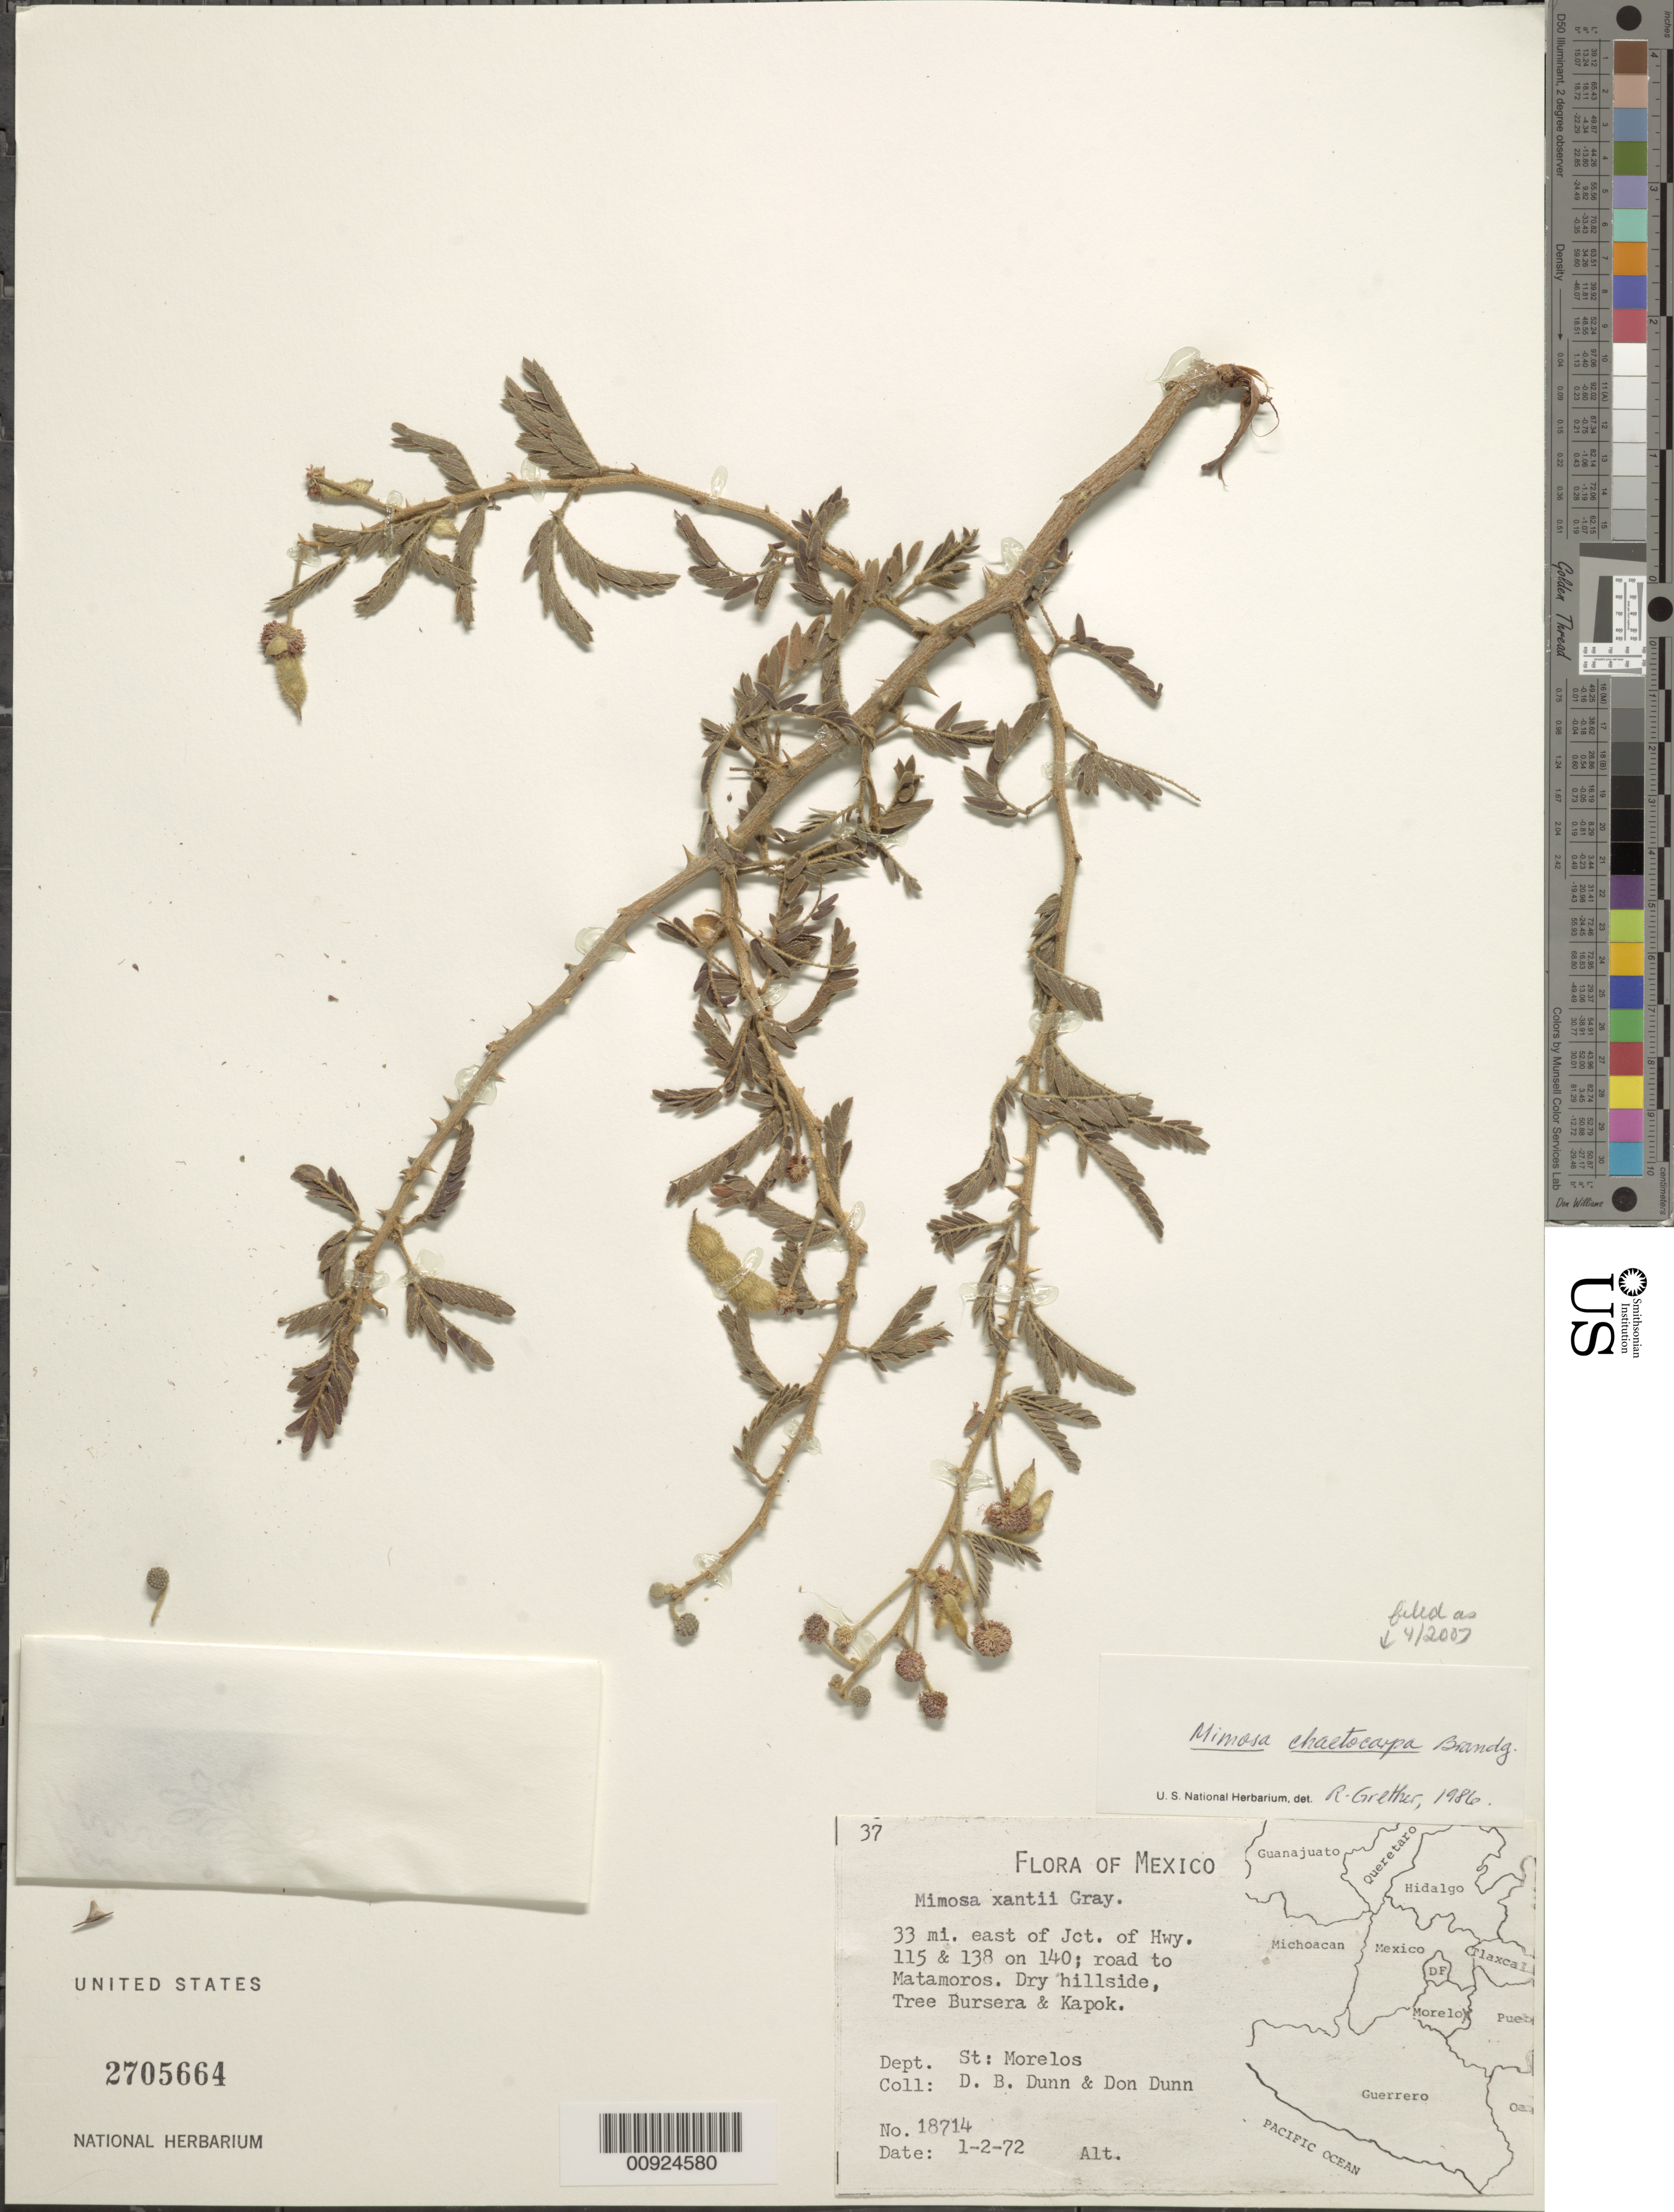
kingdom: Plantae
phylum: Tracheophyta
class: Magnoliopsida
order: Fabales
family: Fabaceae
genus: Mimosa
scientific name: Mimosa chaetocarpa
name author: Brandegee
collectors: D. B. Dunn & D. Dunn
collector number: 18714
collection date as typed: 02 Jan 1972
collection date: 1972-01-02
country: Mexico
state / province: Morelos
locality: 33 mi. east of Jct. of Hwy. 115 & 138 on 140; road to Matamoros.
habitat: Dry hillside, Tree Bursera & Kapok.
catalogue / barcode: US 2705664